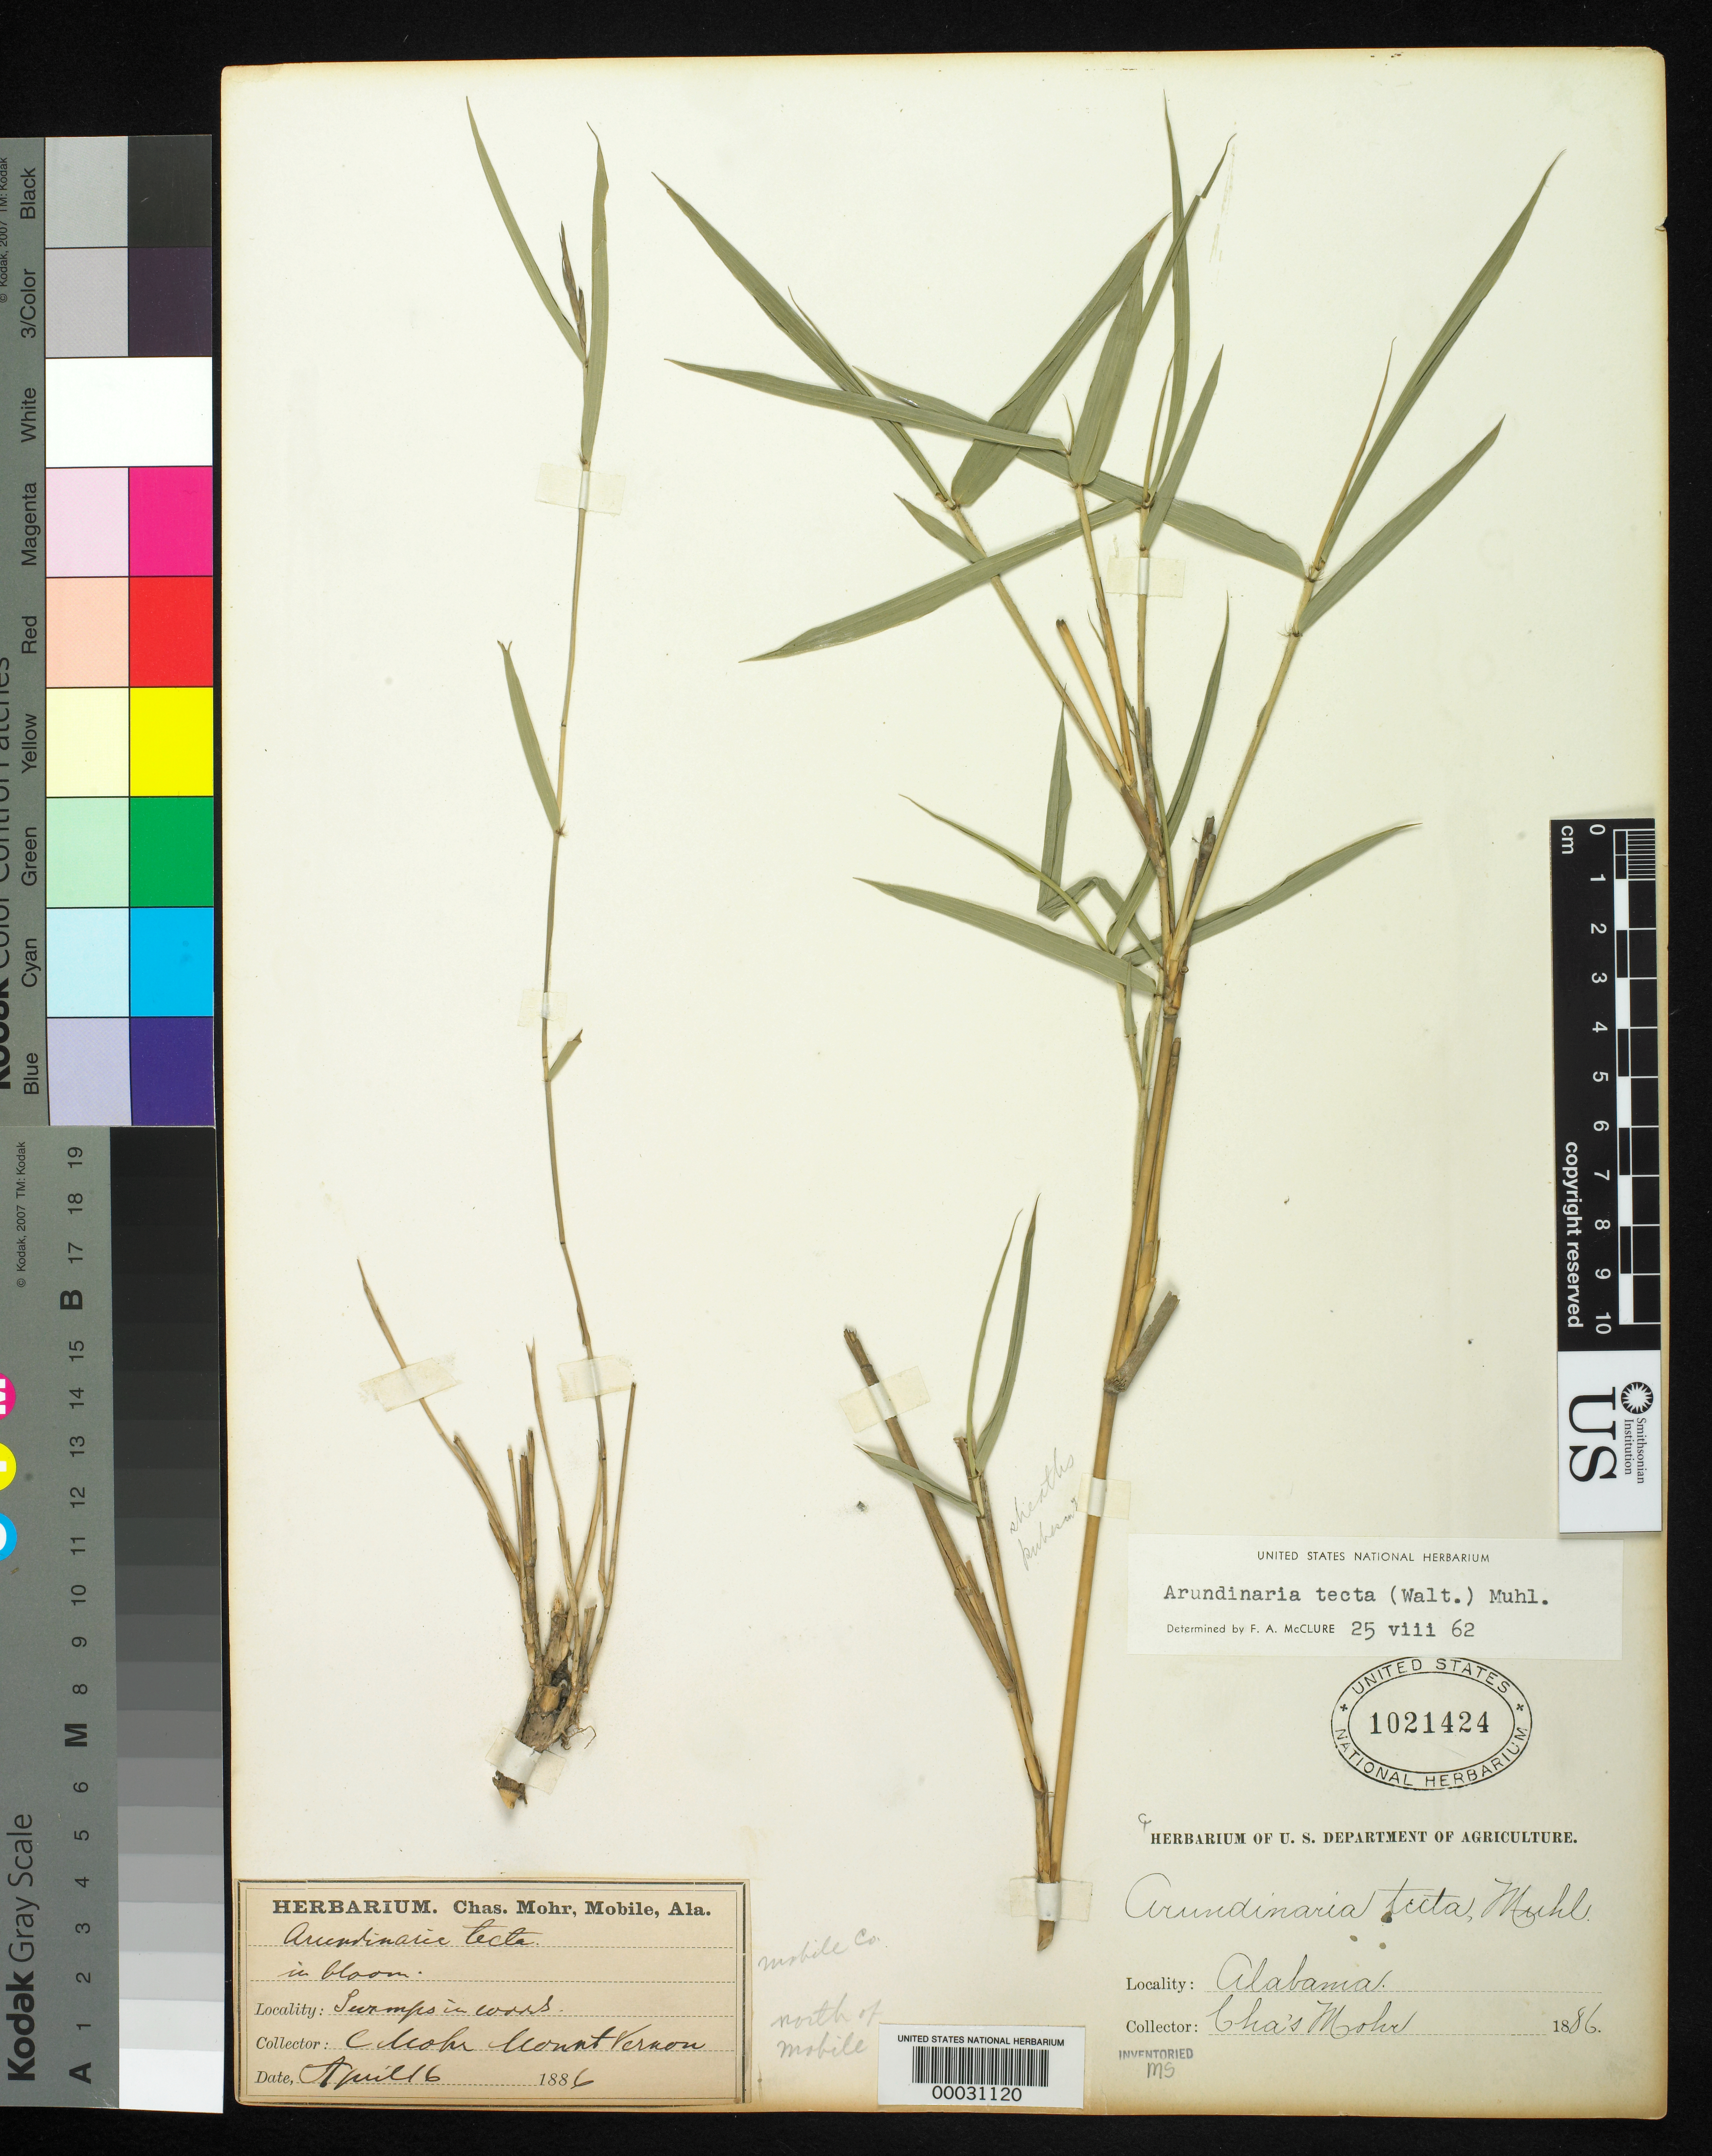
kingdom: Plantae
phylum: Tracheophyta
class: Liliopsida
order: Poales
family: Poaceae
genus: Arundinaria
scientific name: Arundinaria tecta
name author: (Walter) Muhl.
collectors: C. T. Mohr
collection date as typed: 06 Apr 1886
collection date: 1886-04-06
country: United States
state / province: Alabama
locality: Mount vernon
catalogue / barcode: US 1021424